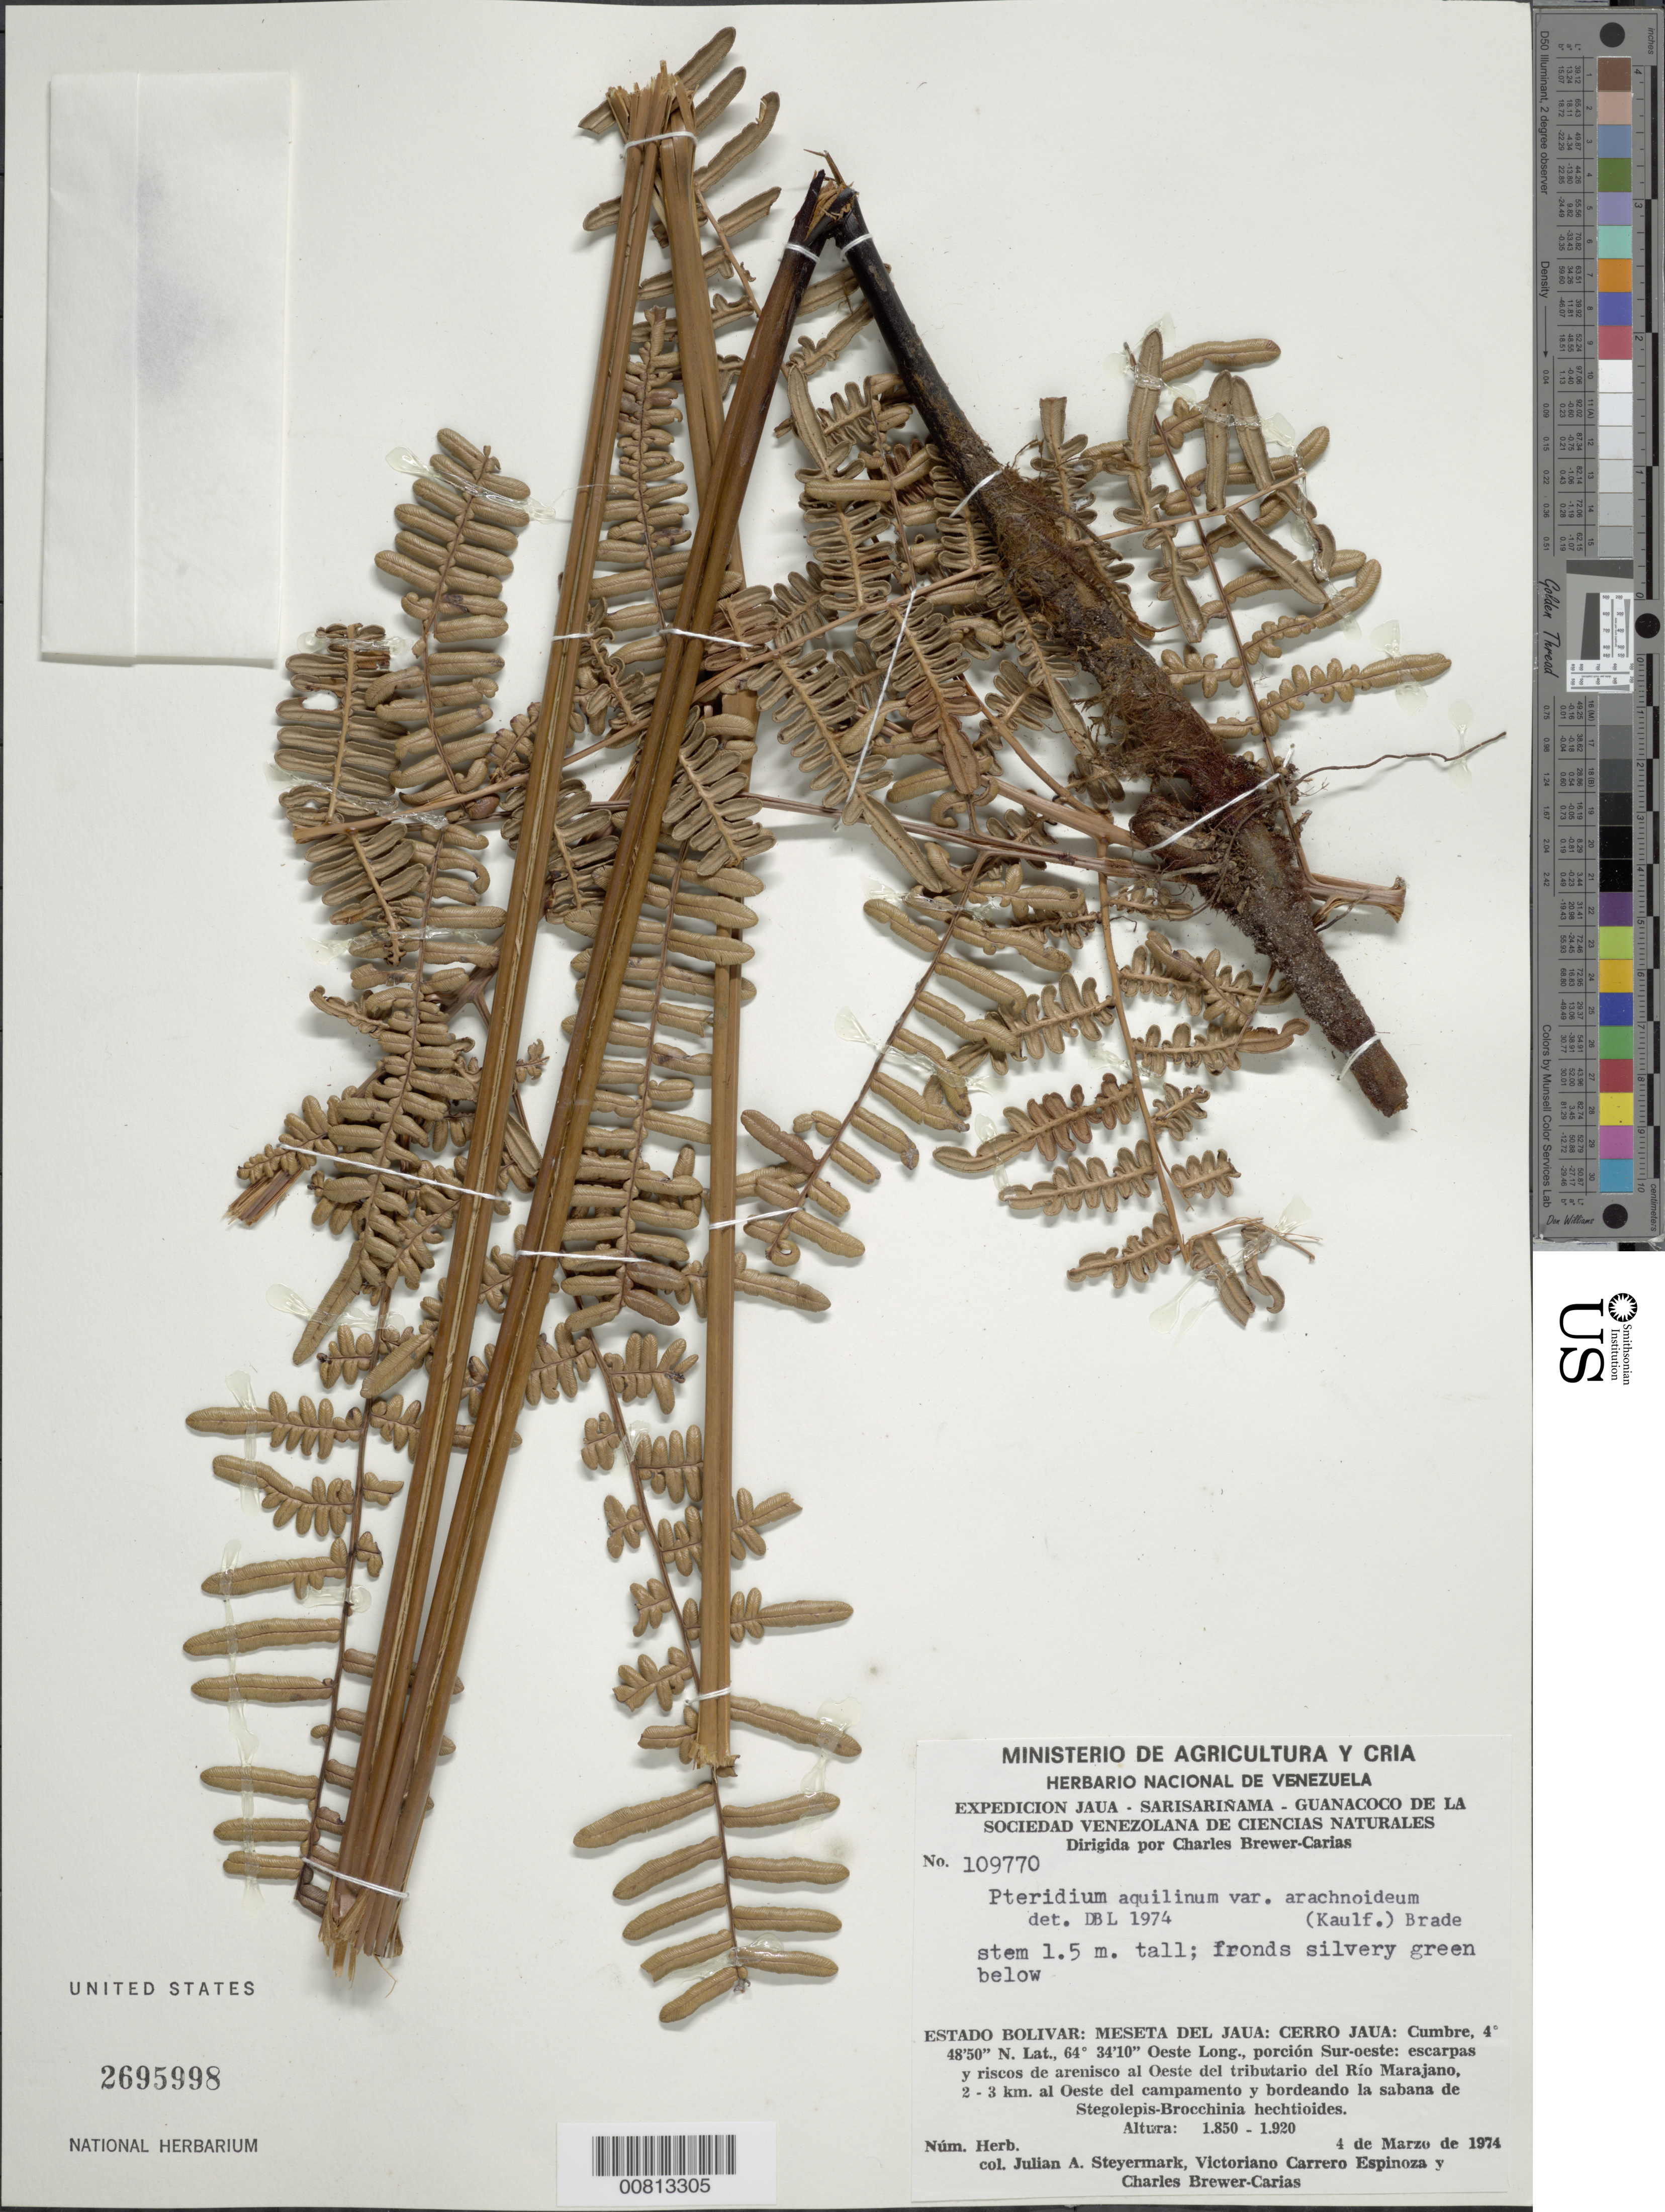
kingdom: Plantae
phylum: Tracheophyta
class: Polypodiopsida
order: Polypodiales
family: Dennstaedtiaceae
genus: Pteridium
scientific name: Pteridium aquilinum var. arachnoideum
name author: (Kaulf.) Herter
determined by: Lellinger, David B., (BOT), Smithsonian Institution - National Museum of Natural History (UNITED STATES)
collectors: J. Steyermark, V. Carreño E. & C. Brewer-Carias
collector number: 109774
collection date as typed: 4-Mar-74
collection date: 1974-03-04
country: Venezuela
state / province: Bolívar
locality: Meseta del Jaua: Cerro Jaua, porción SO, al W del tributarío del Río Marajano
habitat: Cumbre, sabana de Stegolepis-Brocchina hechtiodes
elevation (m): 1850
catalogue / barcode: US 2695998